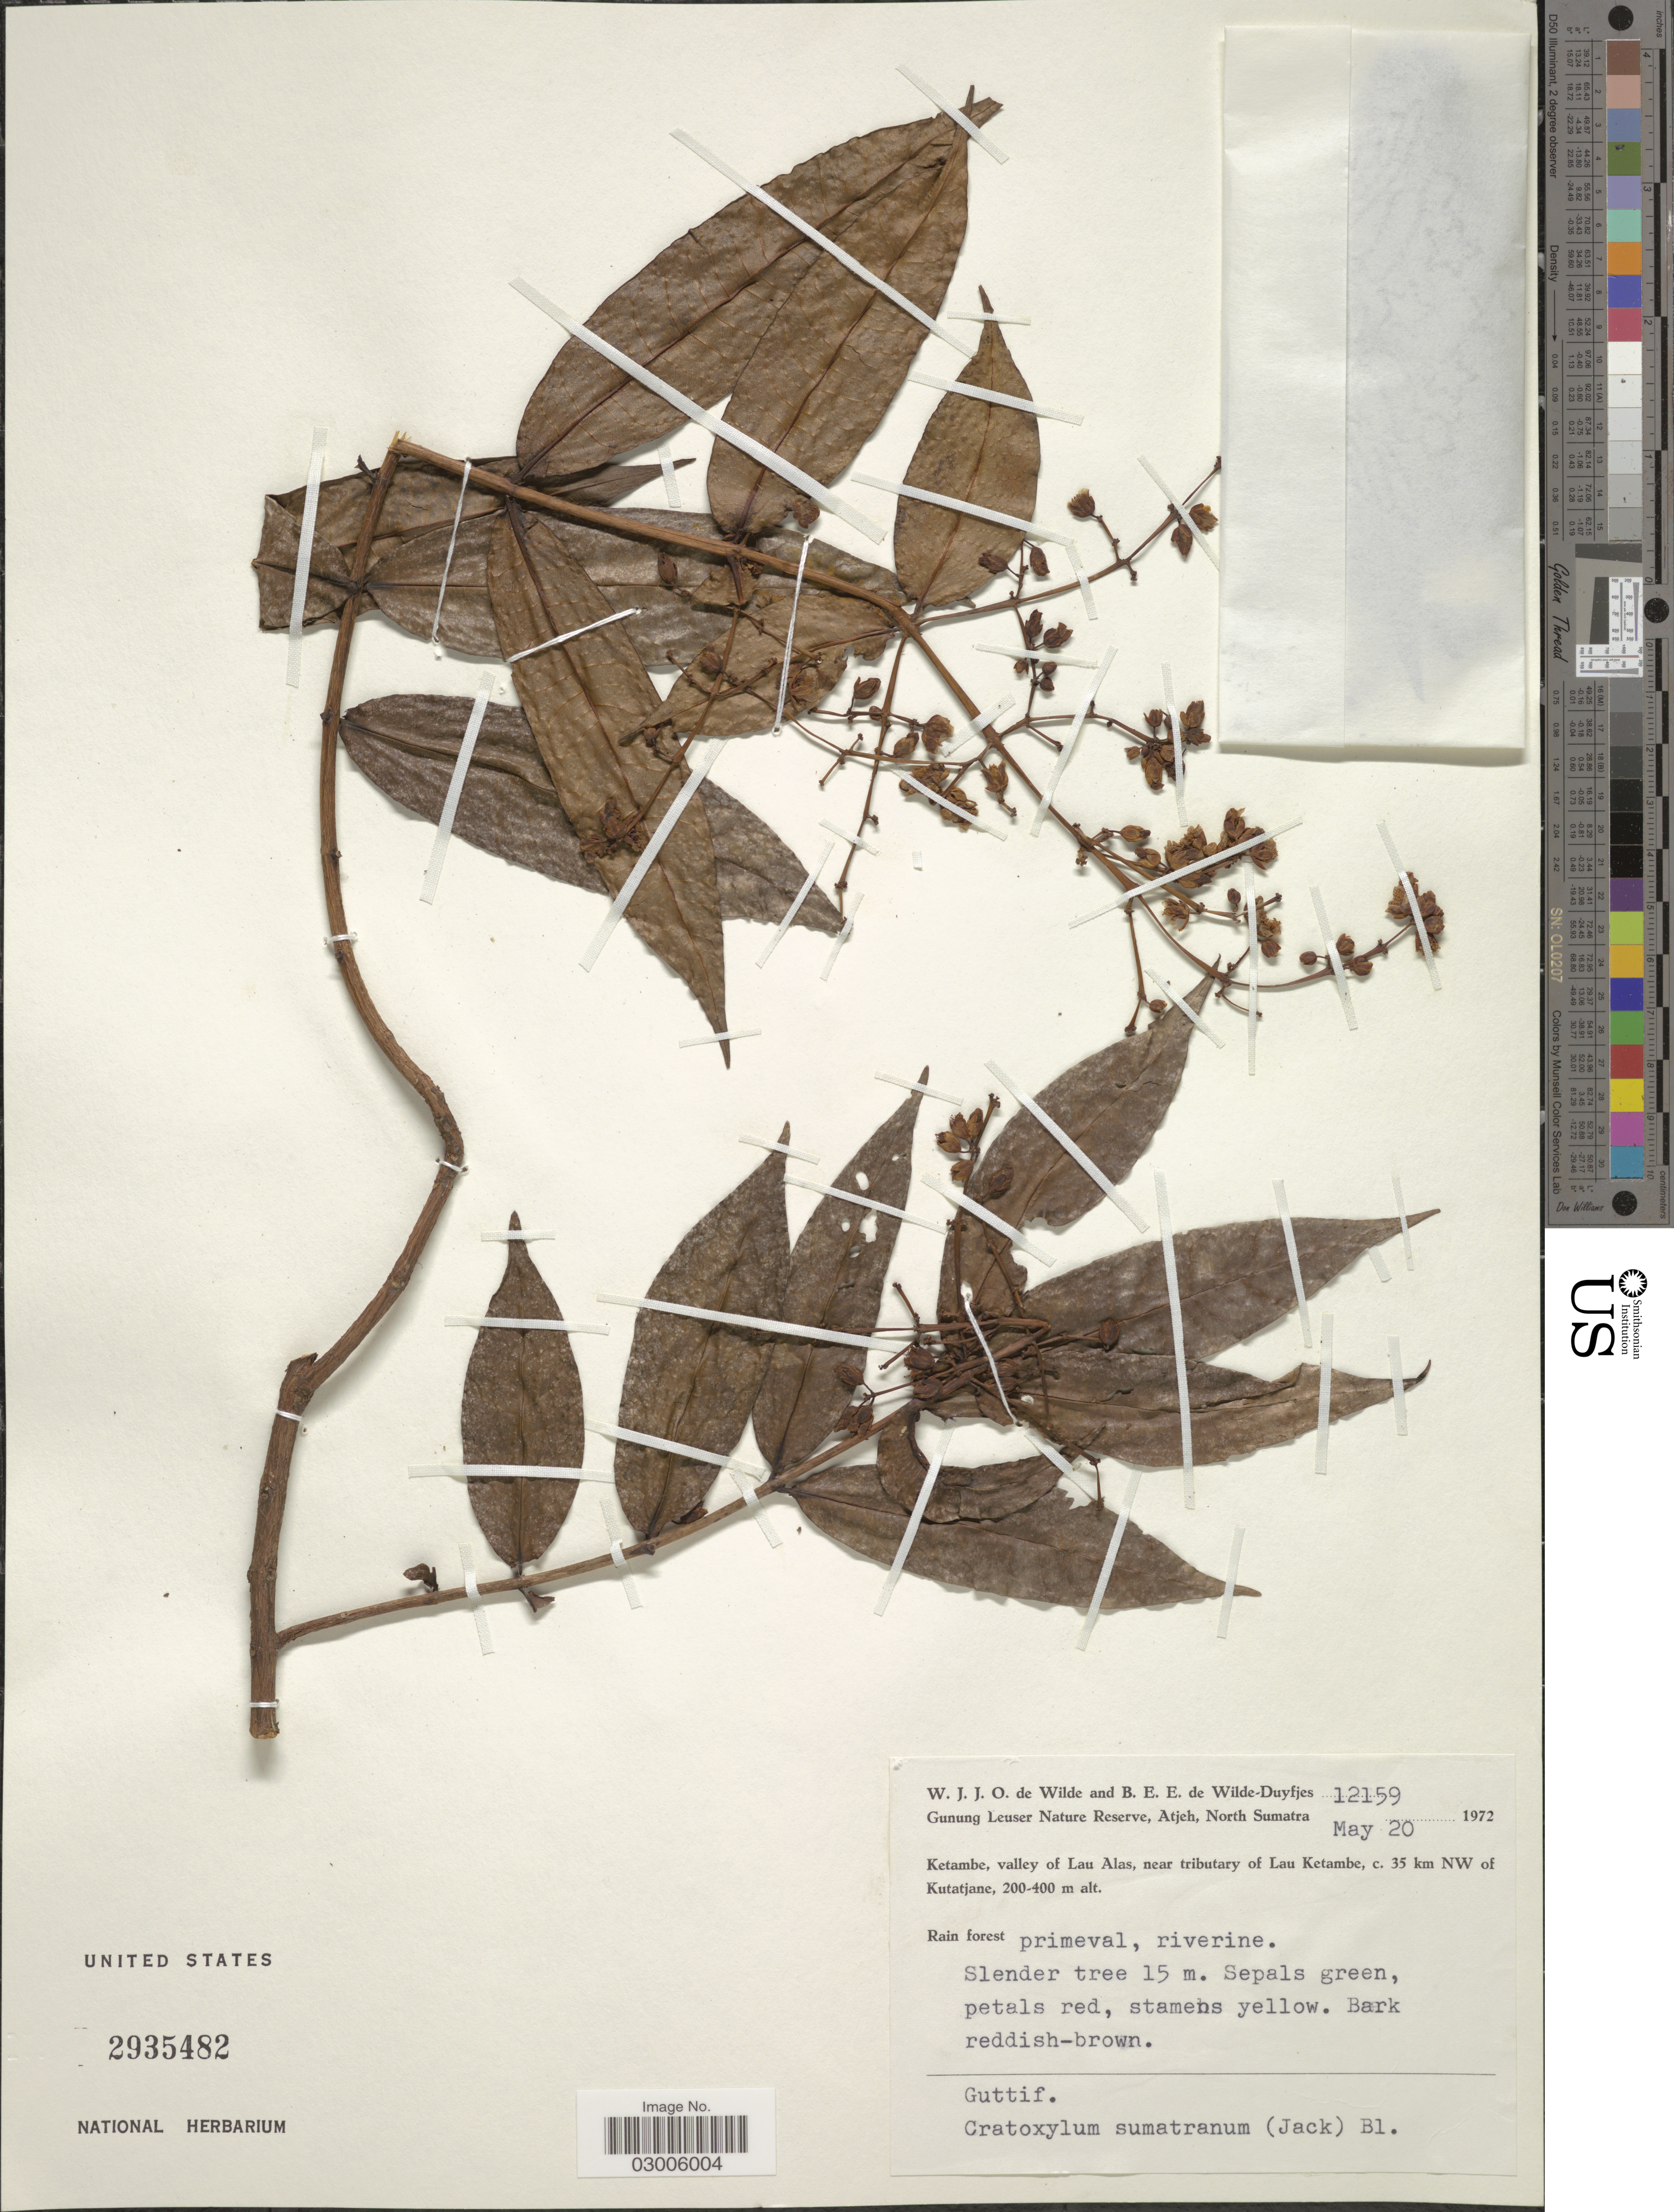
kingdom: Plantae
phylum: Tracheophyta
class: Magnoliopsida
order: Malpighiales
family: Hypericaceae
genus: Cratoxylum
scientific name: Cratoxylum sumatranum sensu Naves non Blume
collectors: W. J. de Wilde & B. E. de Wilde-Duyfjes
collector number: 12159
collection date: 1972-05-20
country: Indonesia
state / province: Sumatra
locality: Gunung Leuser Nature Reserve, Atjeh, North Sumatra. Ketambe, valley of Lau Alas, near tributary of Lau Ketambe, c. 35 km NW of Kutatjane.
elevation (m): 200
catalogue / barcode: US 2935482